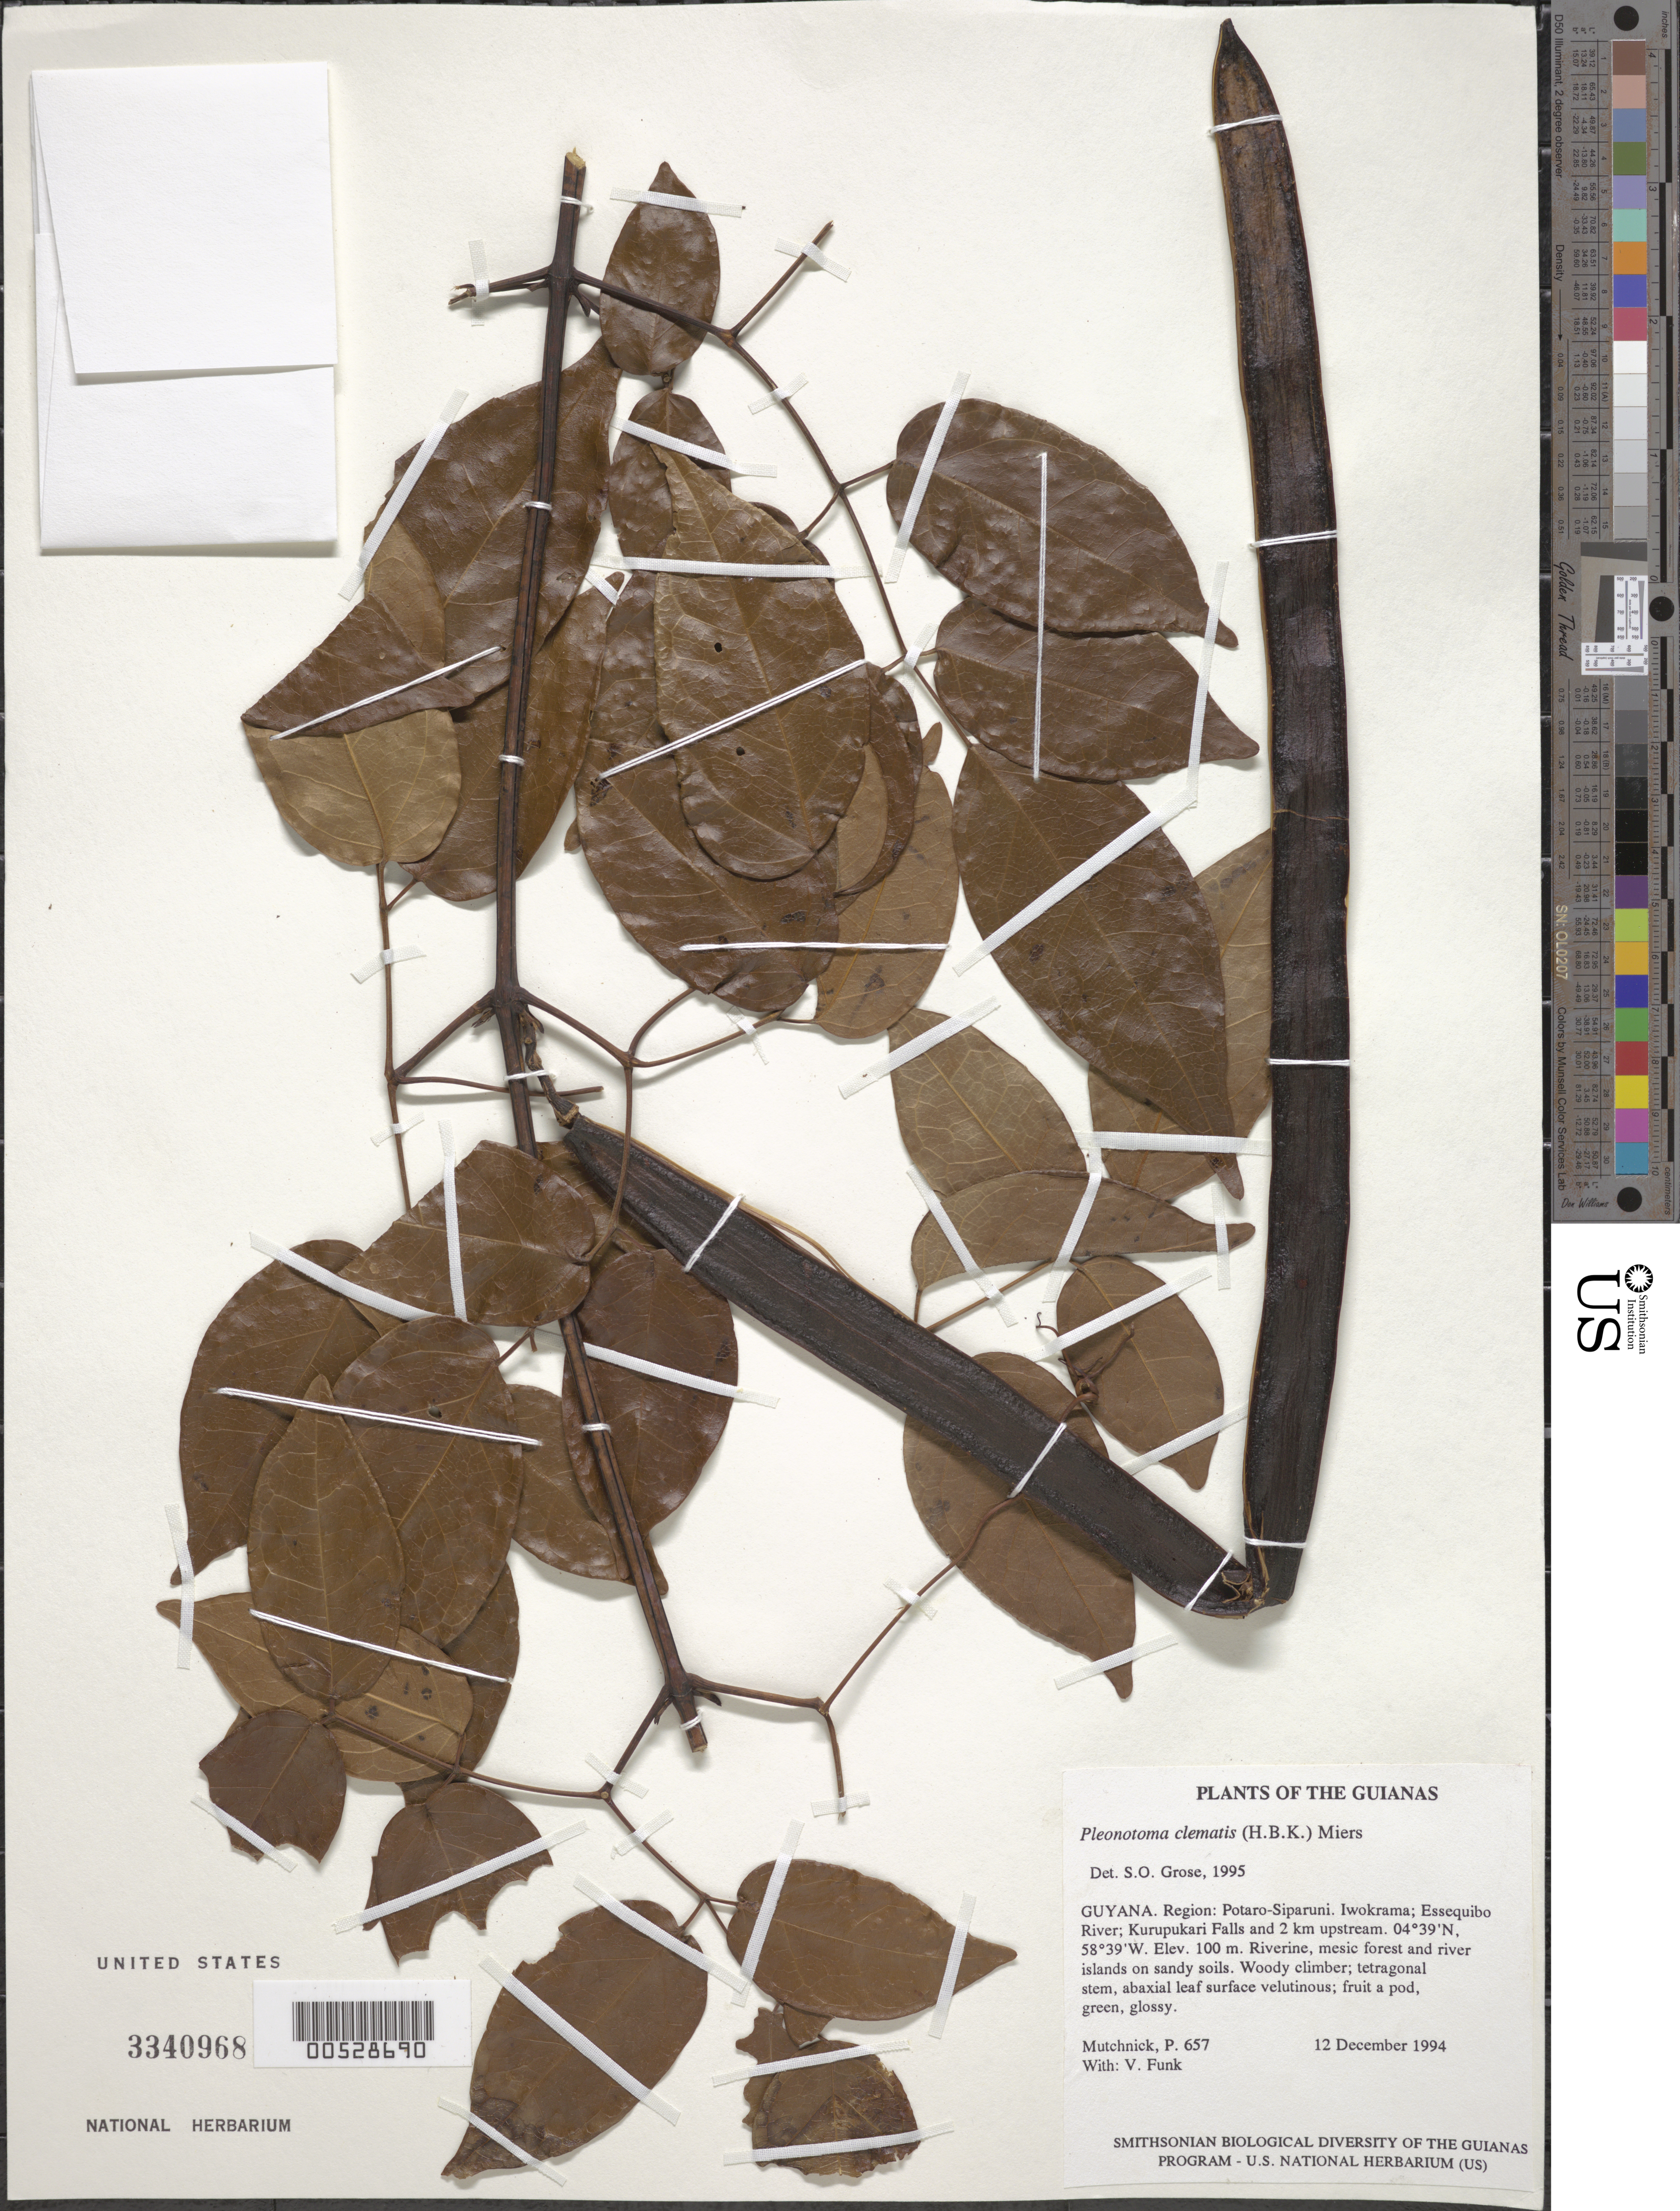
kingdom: Plantae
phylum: Tracheophyta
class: Magnoliopsida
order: Lamiales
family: Bignoniaceae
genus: Pleonotoma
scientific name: Pleonotoma clematis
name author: (Kunth) Miers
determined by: Grose, S. O.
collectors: P. Mutchnick & V. Funk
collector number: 657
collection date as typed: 12 December 1994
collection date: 1994-12-12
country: Guyana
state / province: Potaro-Siparuni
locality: Iwokrama; Essequibo River; Kurupukari Falls and 2 km upstream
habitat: Riverine, mesic forest and river islands on sandy soils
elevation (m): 100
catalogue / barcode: US 3340968